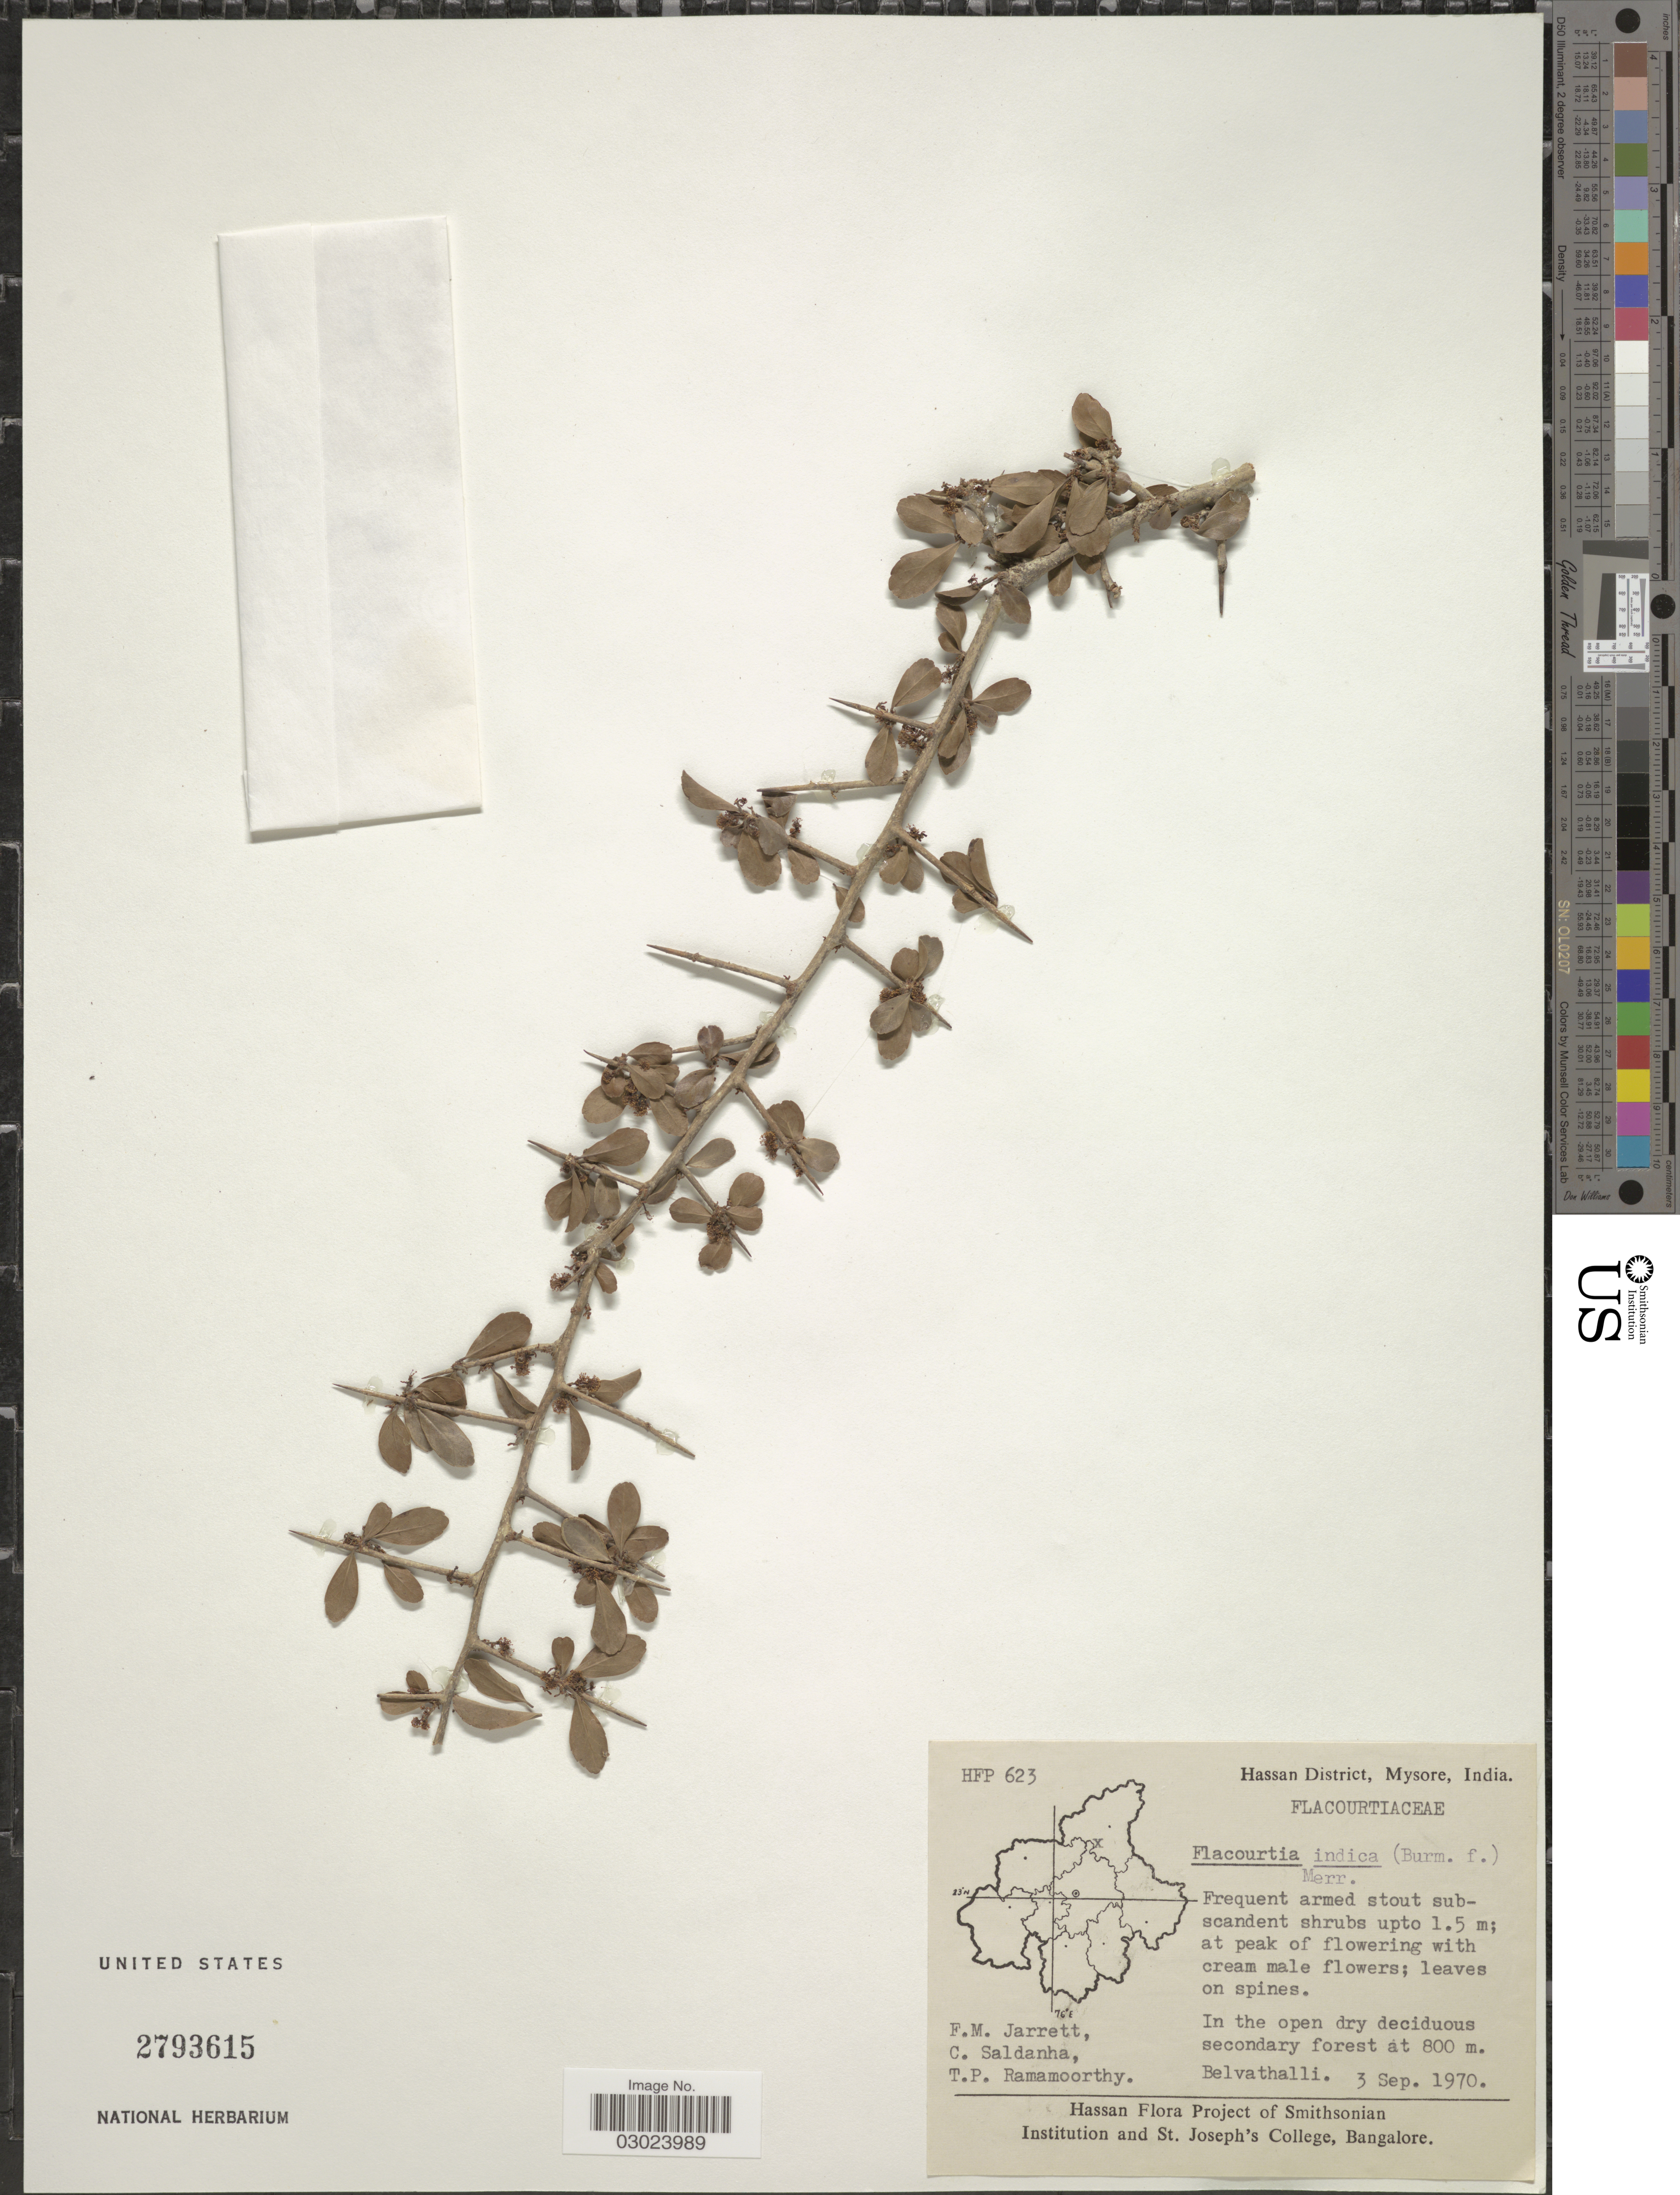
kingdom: Plantae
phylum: Tracheophyta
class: Magnoliopsida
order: Malpighiales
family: Salicaceae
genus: Flacourtia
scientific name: Flacourtia indica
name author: (Burm. f.) Merr.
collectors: F. M. Jarrett, C. Saldanha & T. P. Ramamoorthy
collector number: HFP623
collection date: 1970-09-03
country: India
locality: Hassan District, Mysore. Belvathalli.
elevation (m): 800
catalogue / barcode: US 2793615